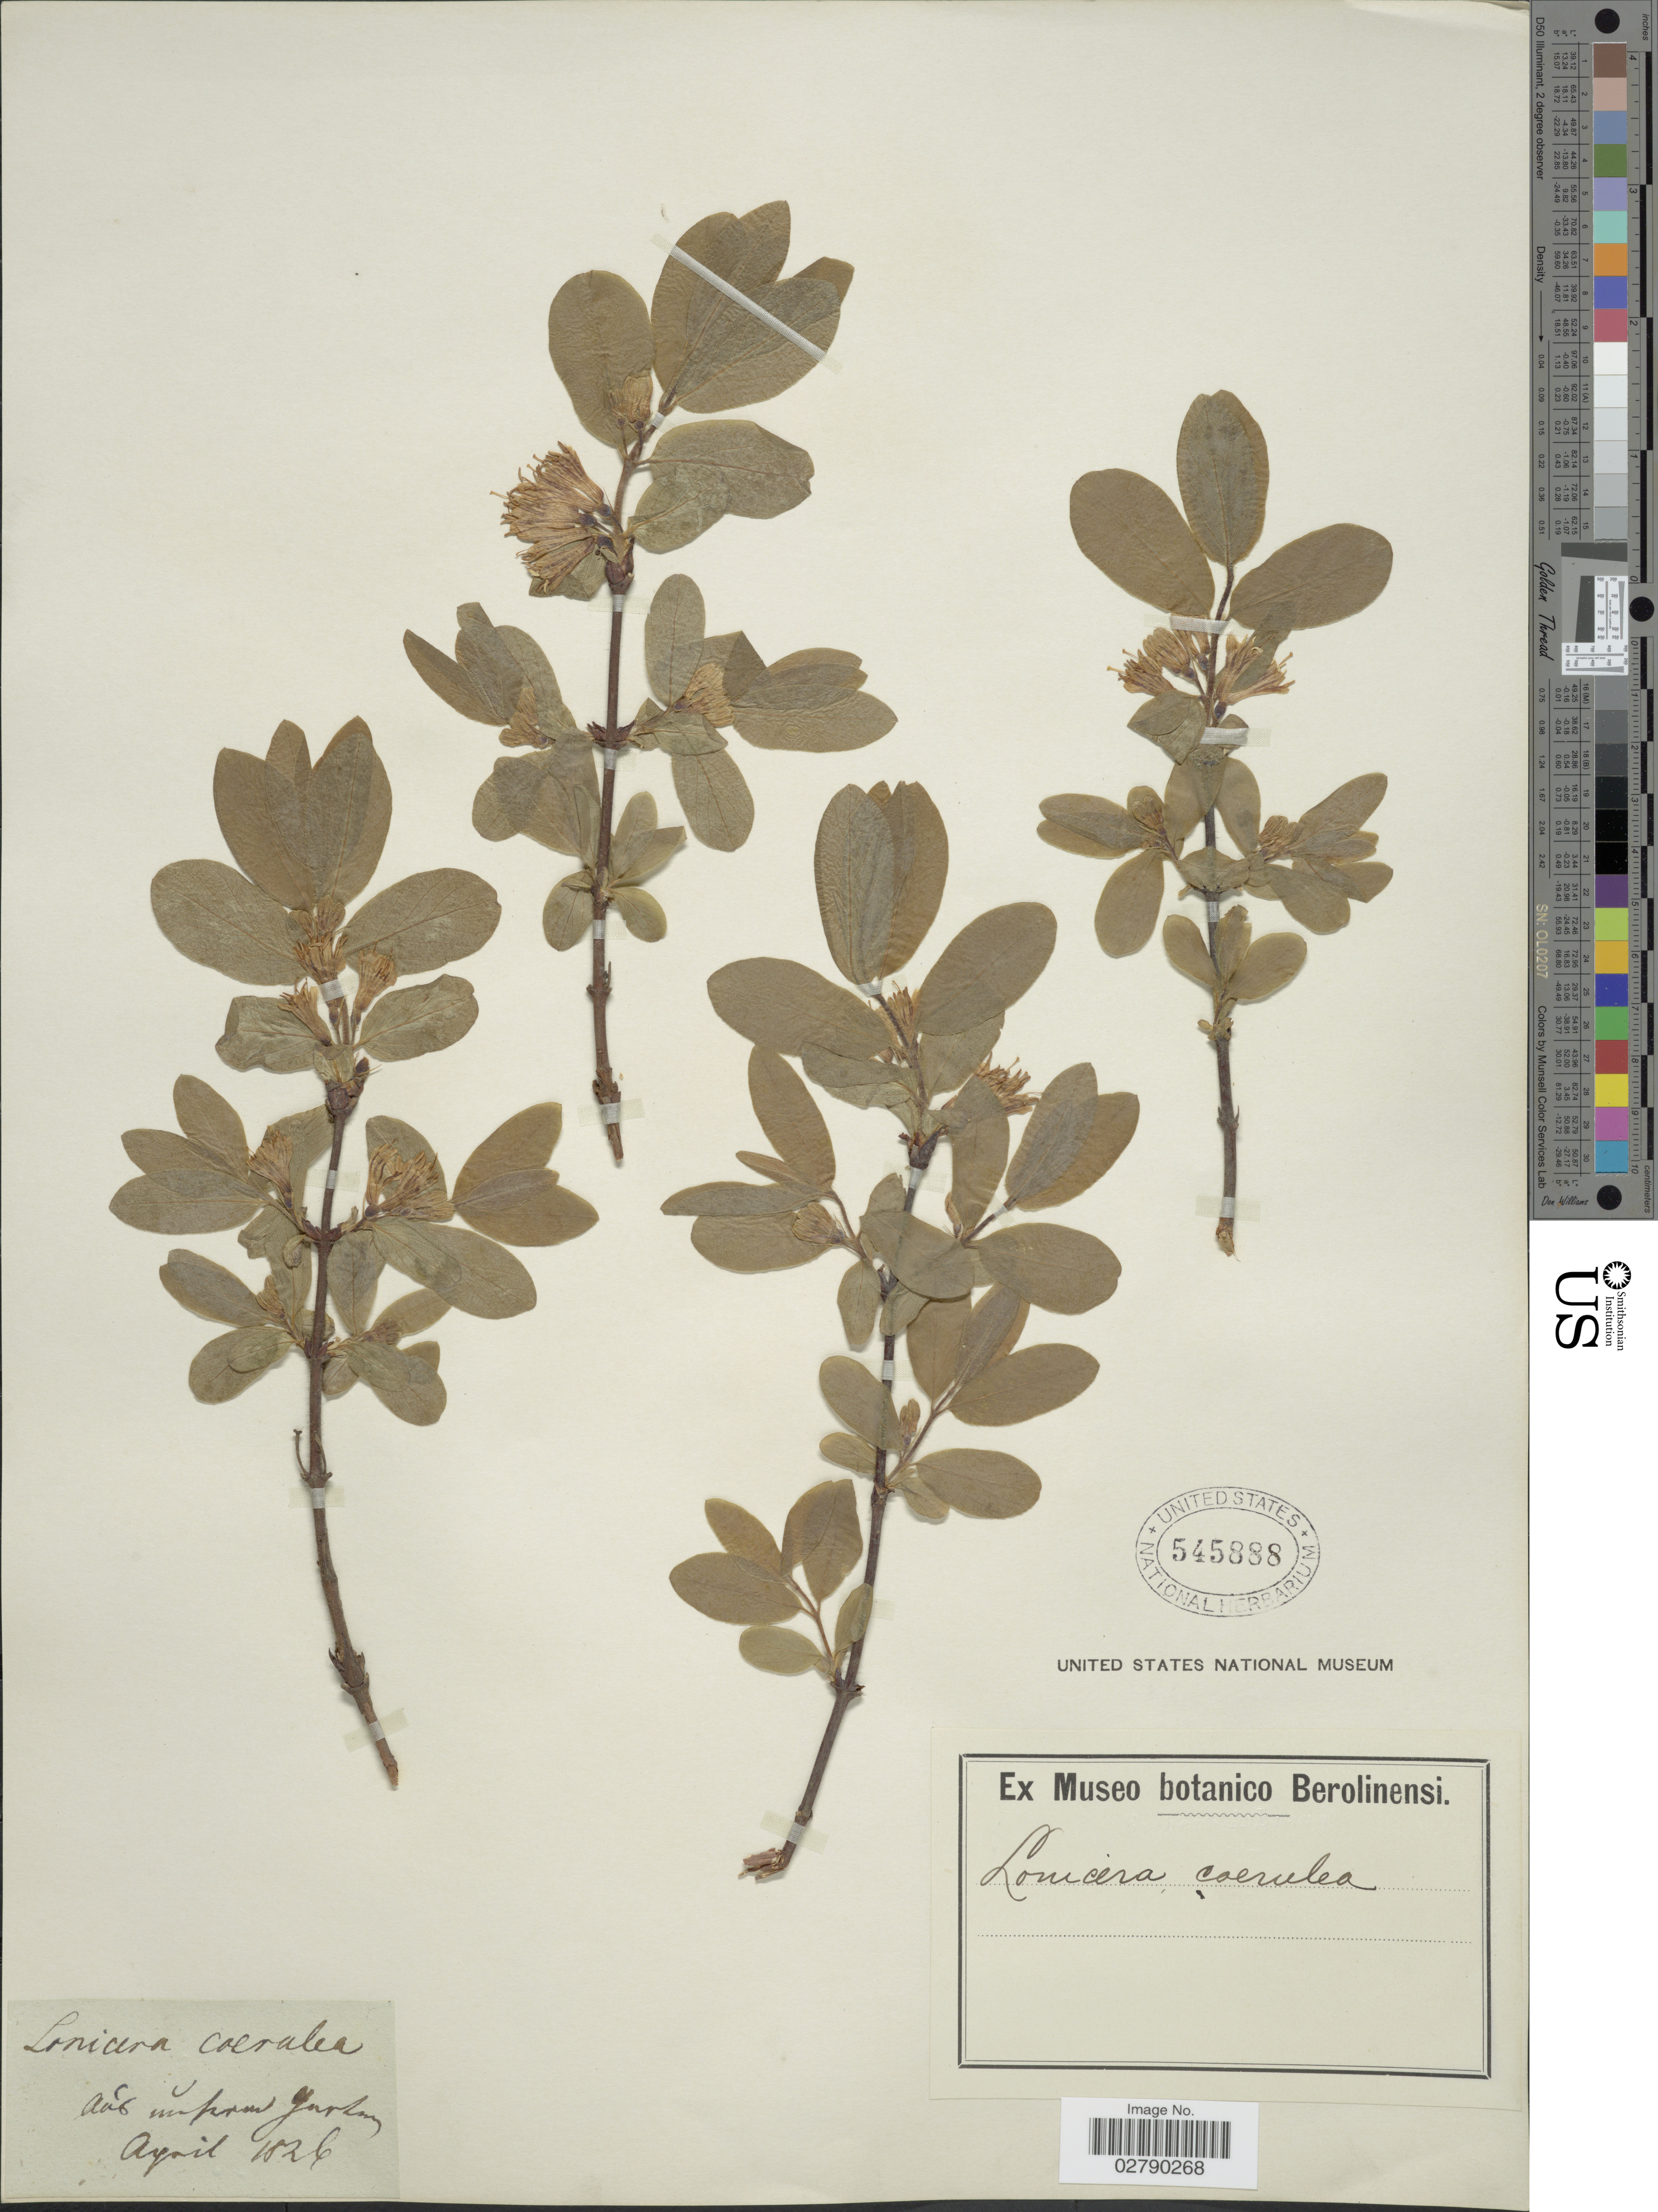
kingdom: Plantae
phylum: Tracheophyta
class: Magnoliopsida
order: Dipsacales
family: Caprifoliaceae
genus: Lonicera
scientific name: Lonicera caerulea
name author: L.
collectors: ex Museo Botanico Berolinensi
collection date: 1826-04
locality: Aud umpam Jarham [interpreted]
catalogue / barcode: US 545888